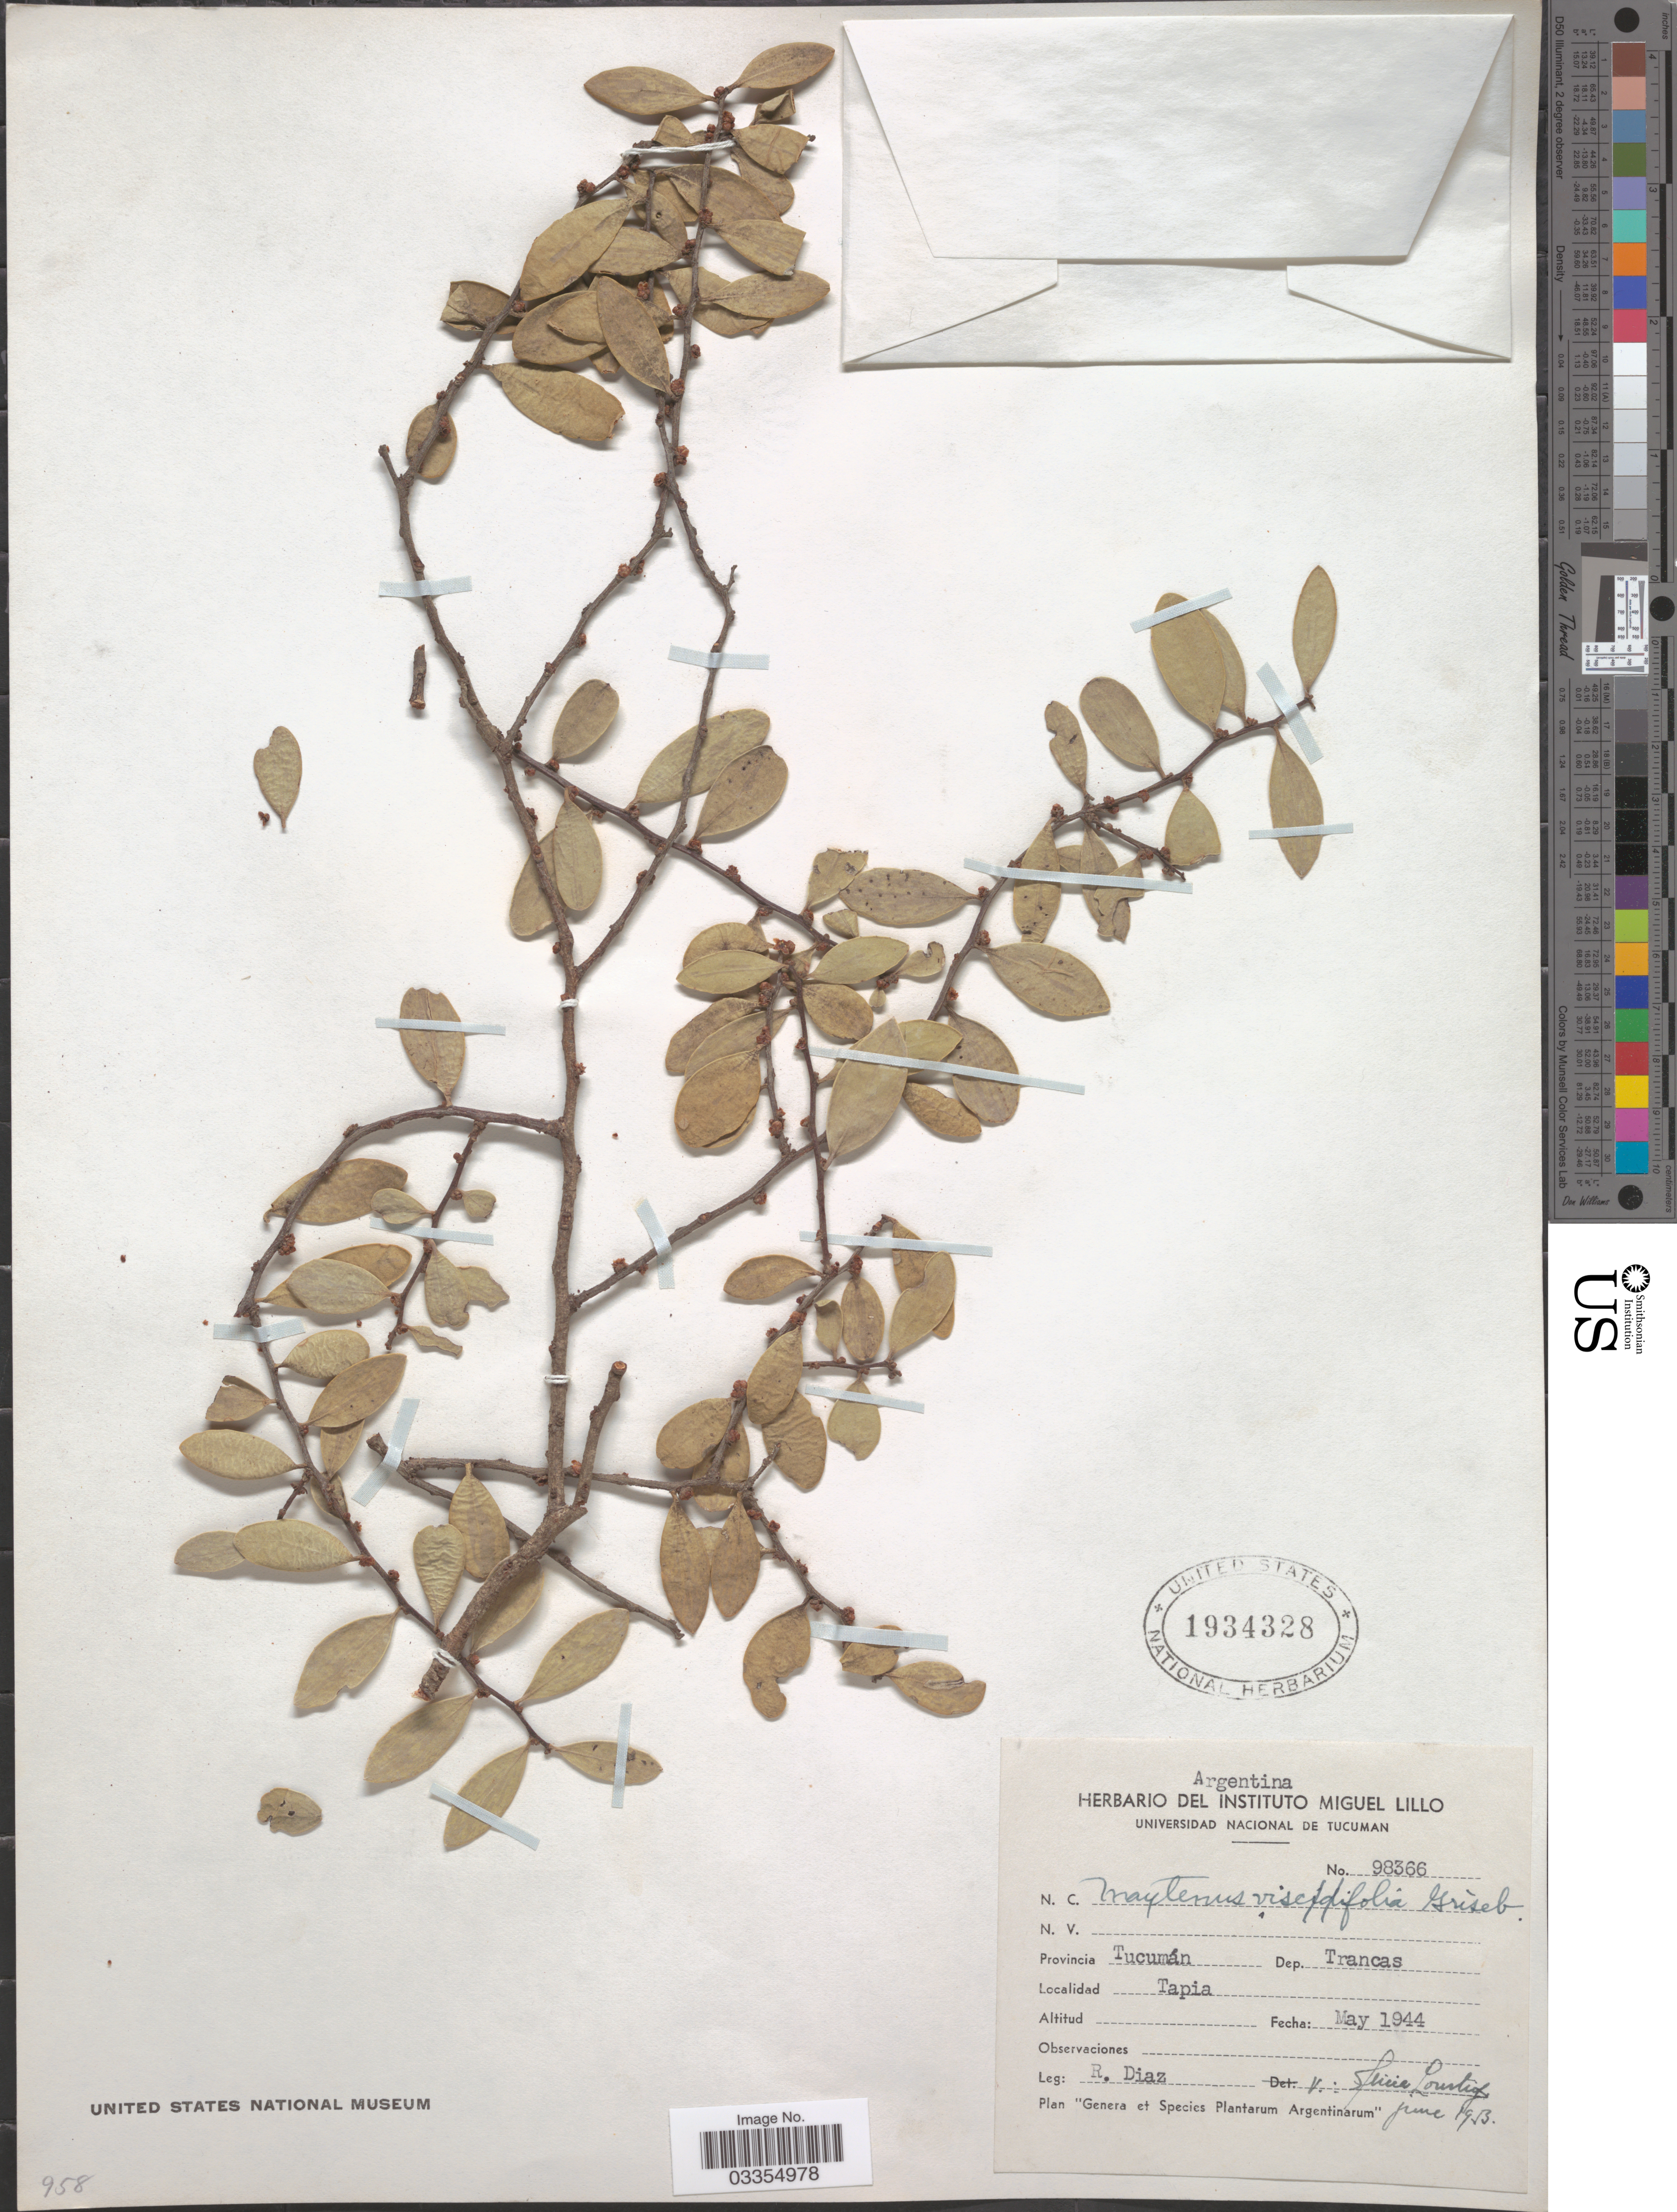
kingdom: Plantae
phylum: Tracheophyta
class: Magnoliopsida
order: Celastrales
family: Celastraceae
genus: Tricerma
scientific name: Tricerma viscifolium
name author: (Griseb.) Lundell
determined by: Strong, Mark T., (BOT), Smithsonian Institution - National Museum of Natural History (UNITED STATES)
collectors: R. Diaz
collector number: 98366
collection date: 1944-05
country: Argentina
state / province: Tucuman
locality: Dep. Trancas. Tapia.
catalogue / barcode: US 1934328